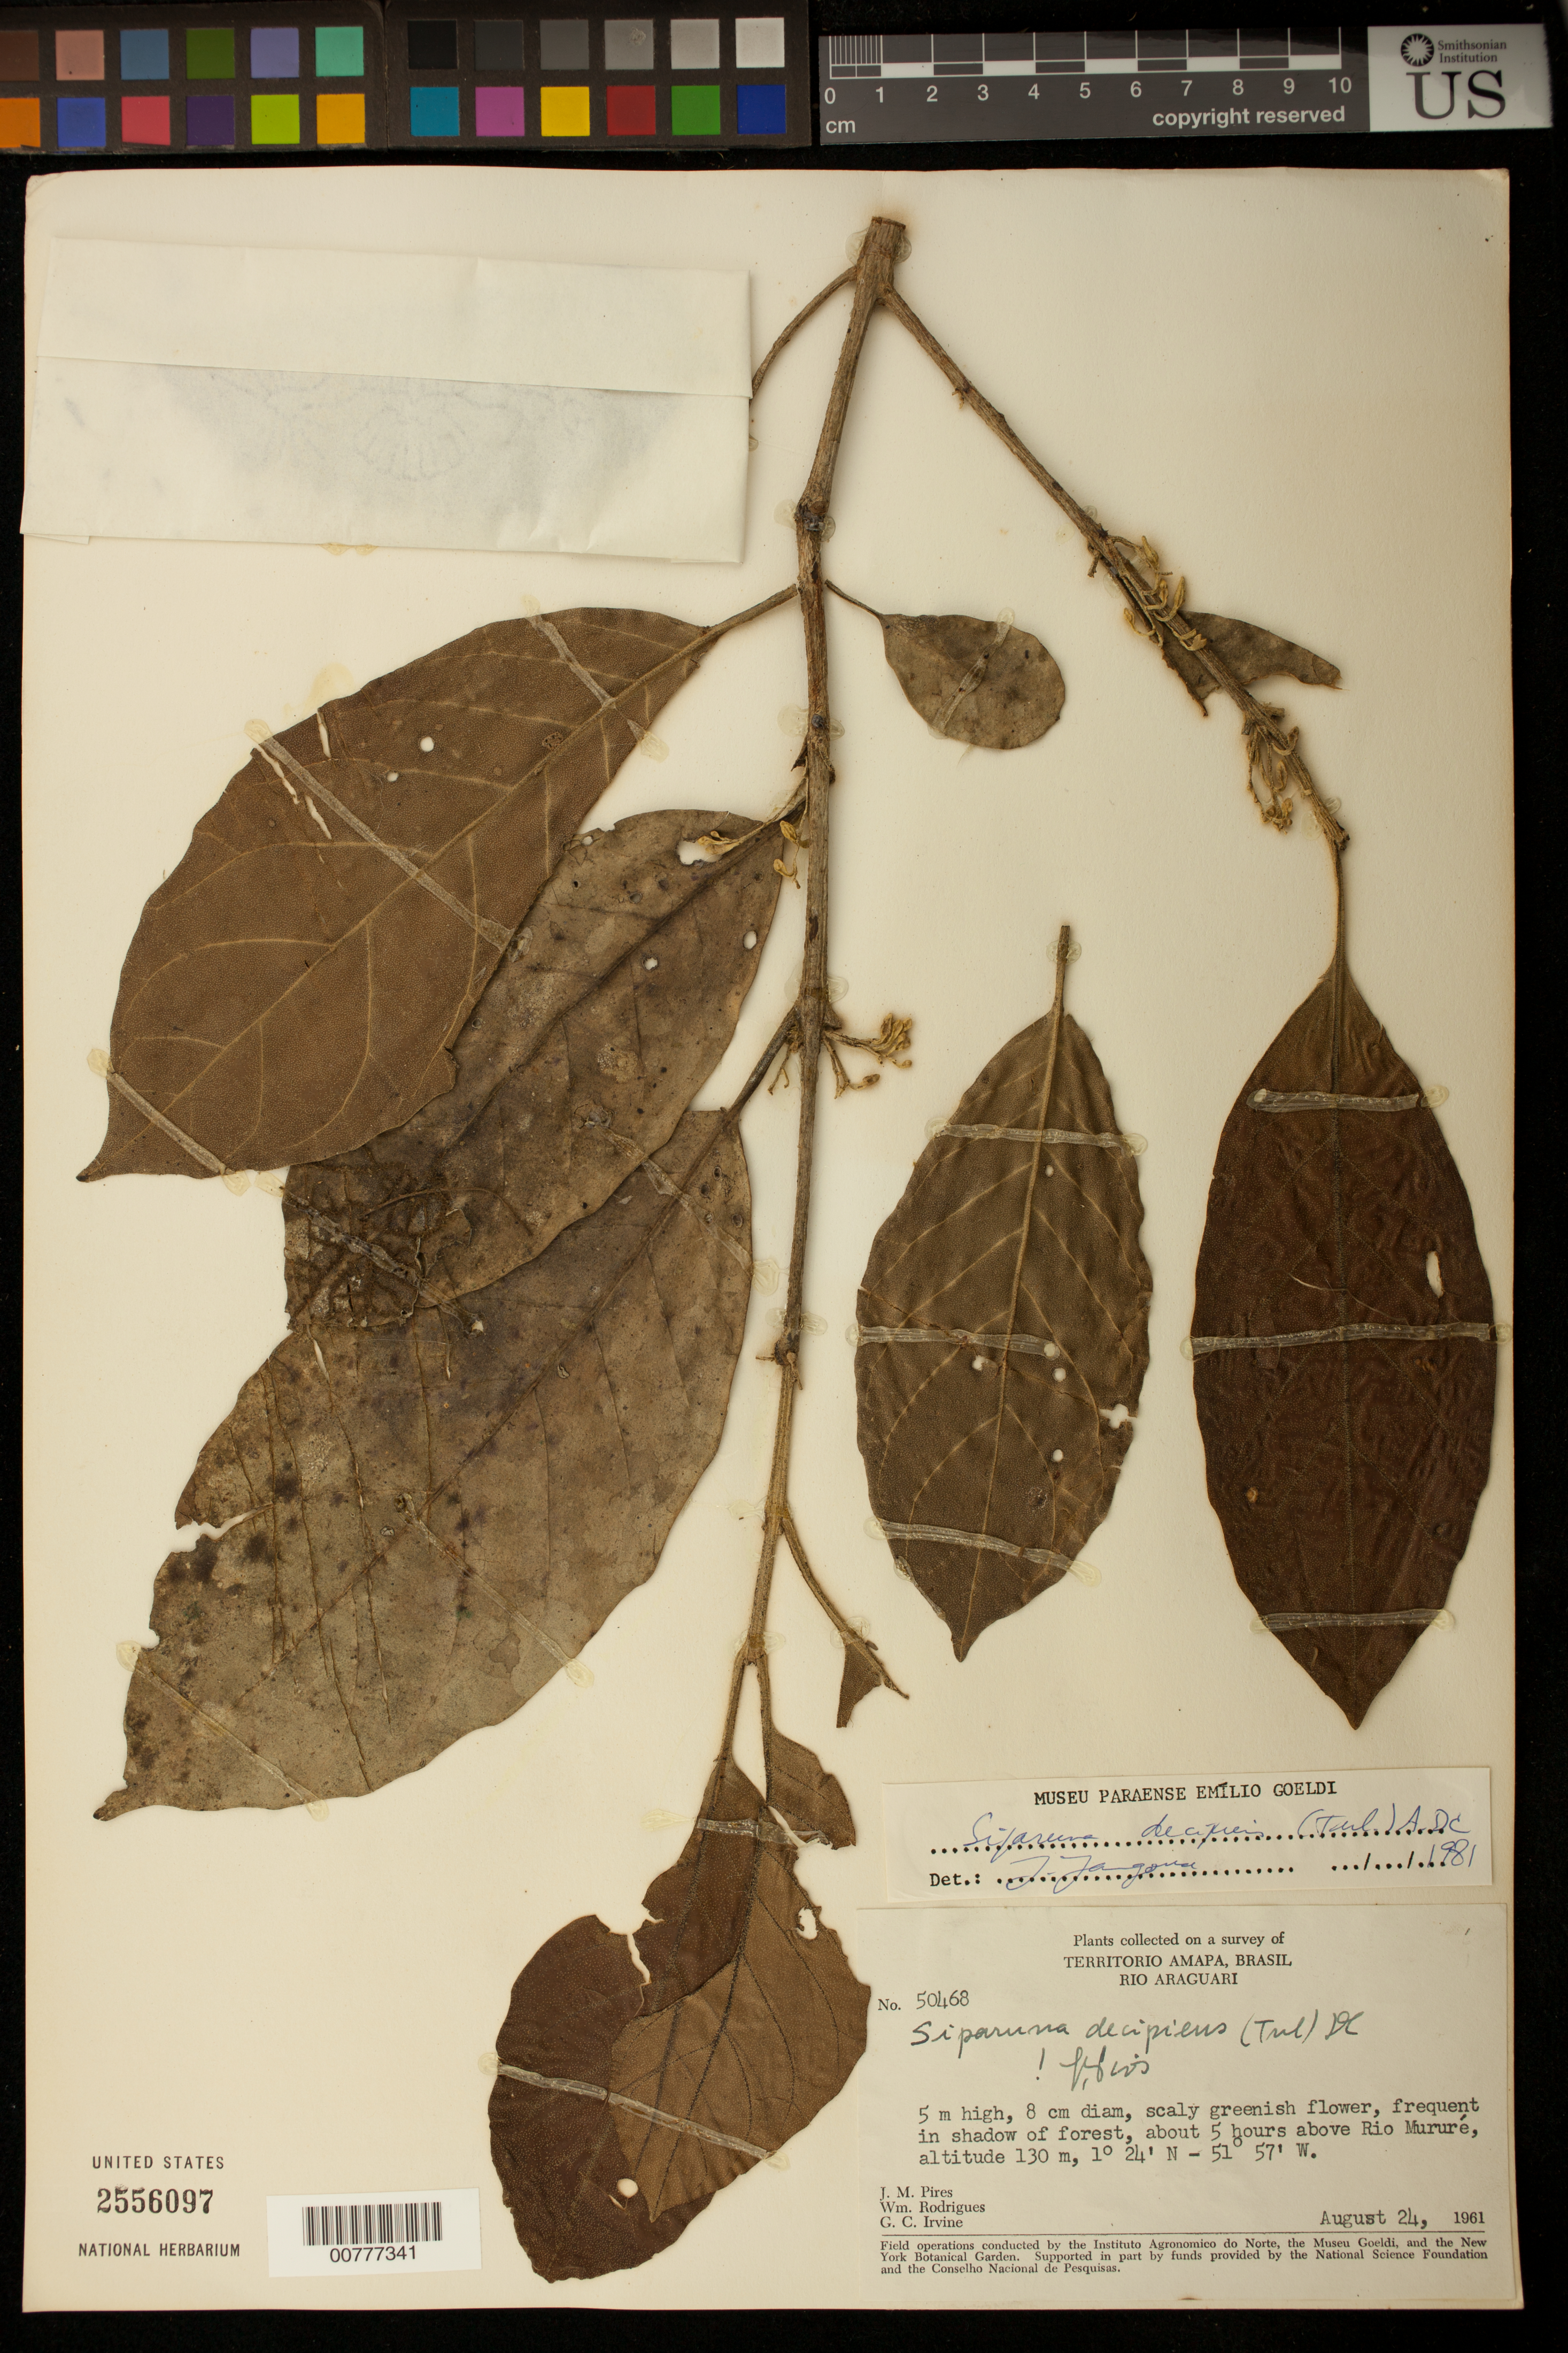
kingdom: Plantae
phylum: Tracheophyta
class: Magnoliopsida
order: Laurales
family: Siparunaceae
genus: Siparuna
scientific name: Siparuna decipiens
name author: (Tul.) A. DC.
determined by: Jangoux, J. I. G.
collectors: J. M. Pires, W. A. Rodrigues & G. Irvine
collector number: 50468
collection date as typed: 24-Aug-61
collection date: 1961-08-24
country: Brazil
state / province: Amapá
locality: Río Araguari, about 5 hours above Río Mururé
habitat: In shadow of forest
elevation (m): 130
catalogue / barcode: US 2556097